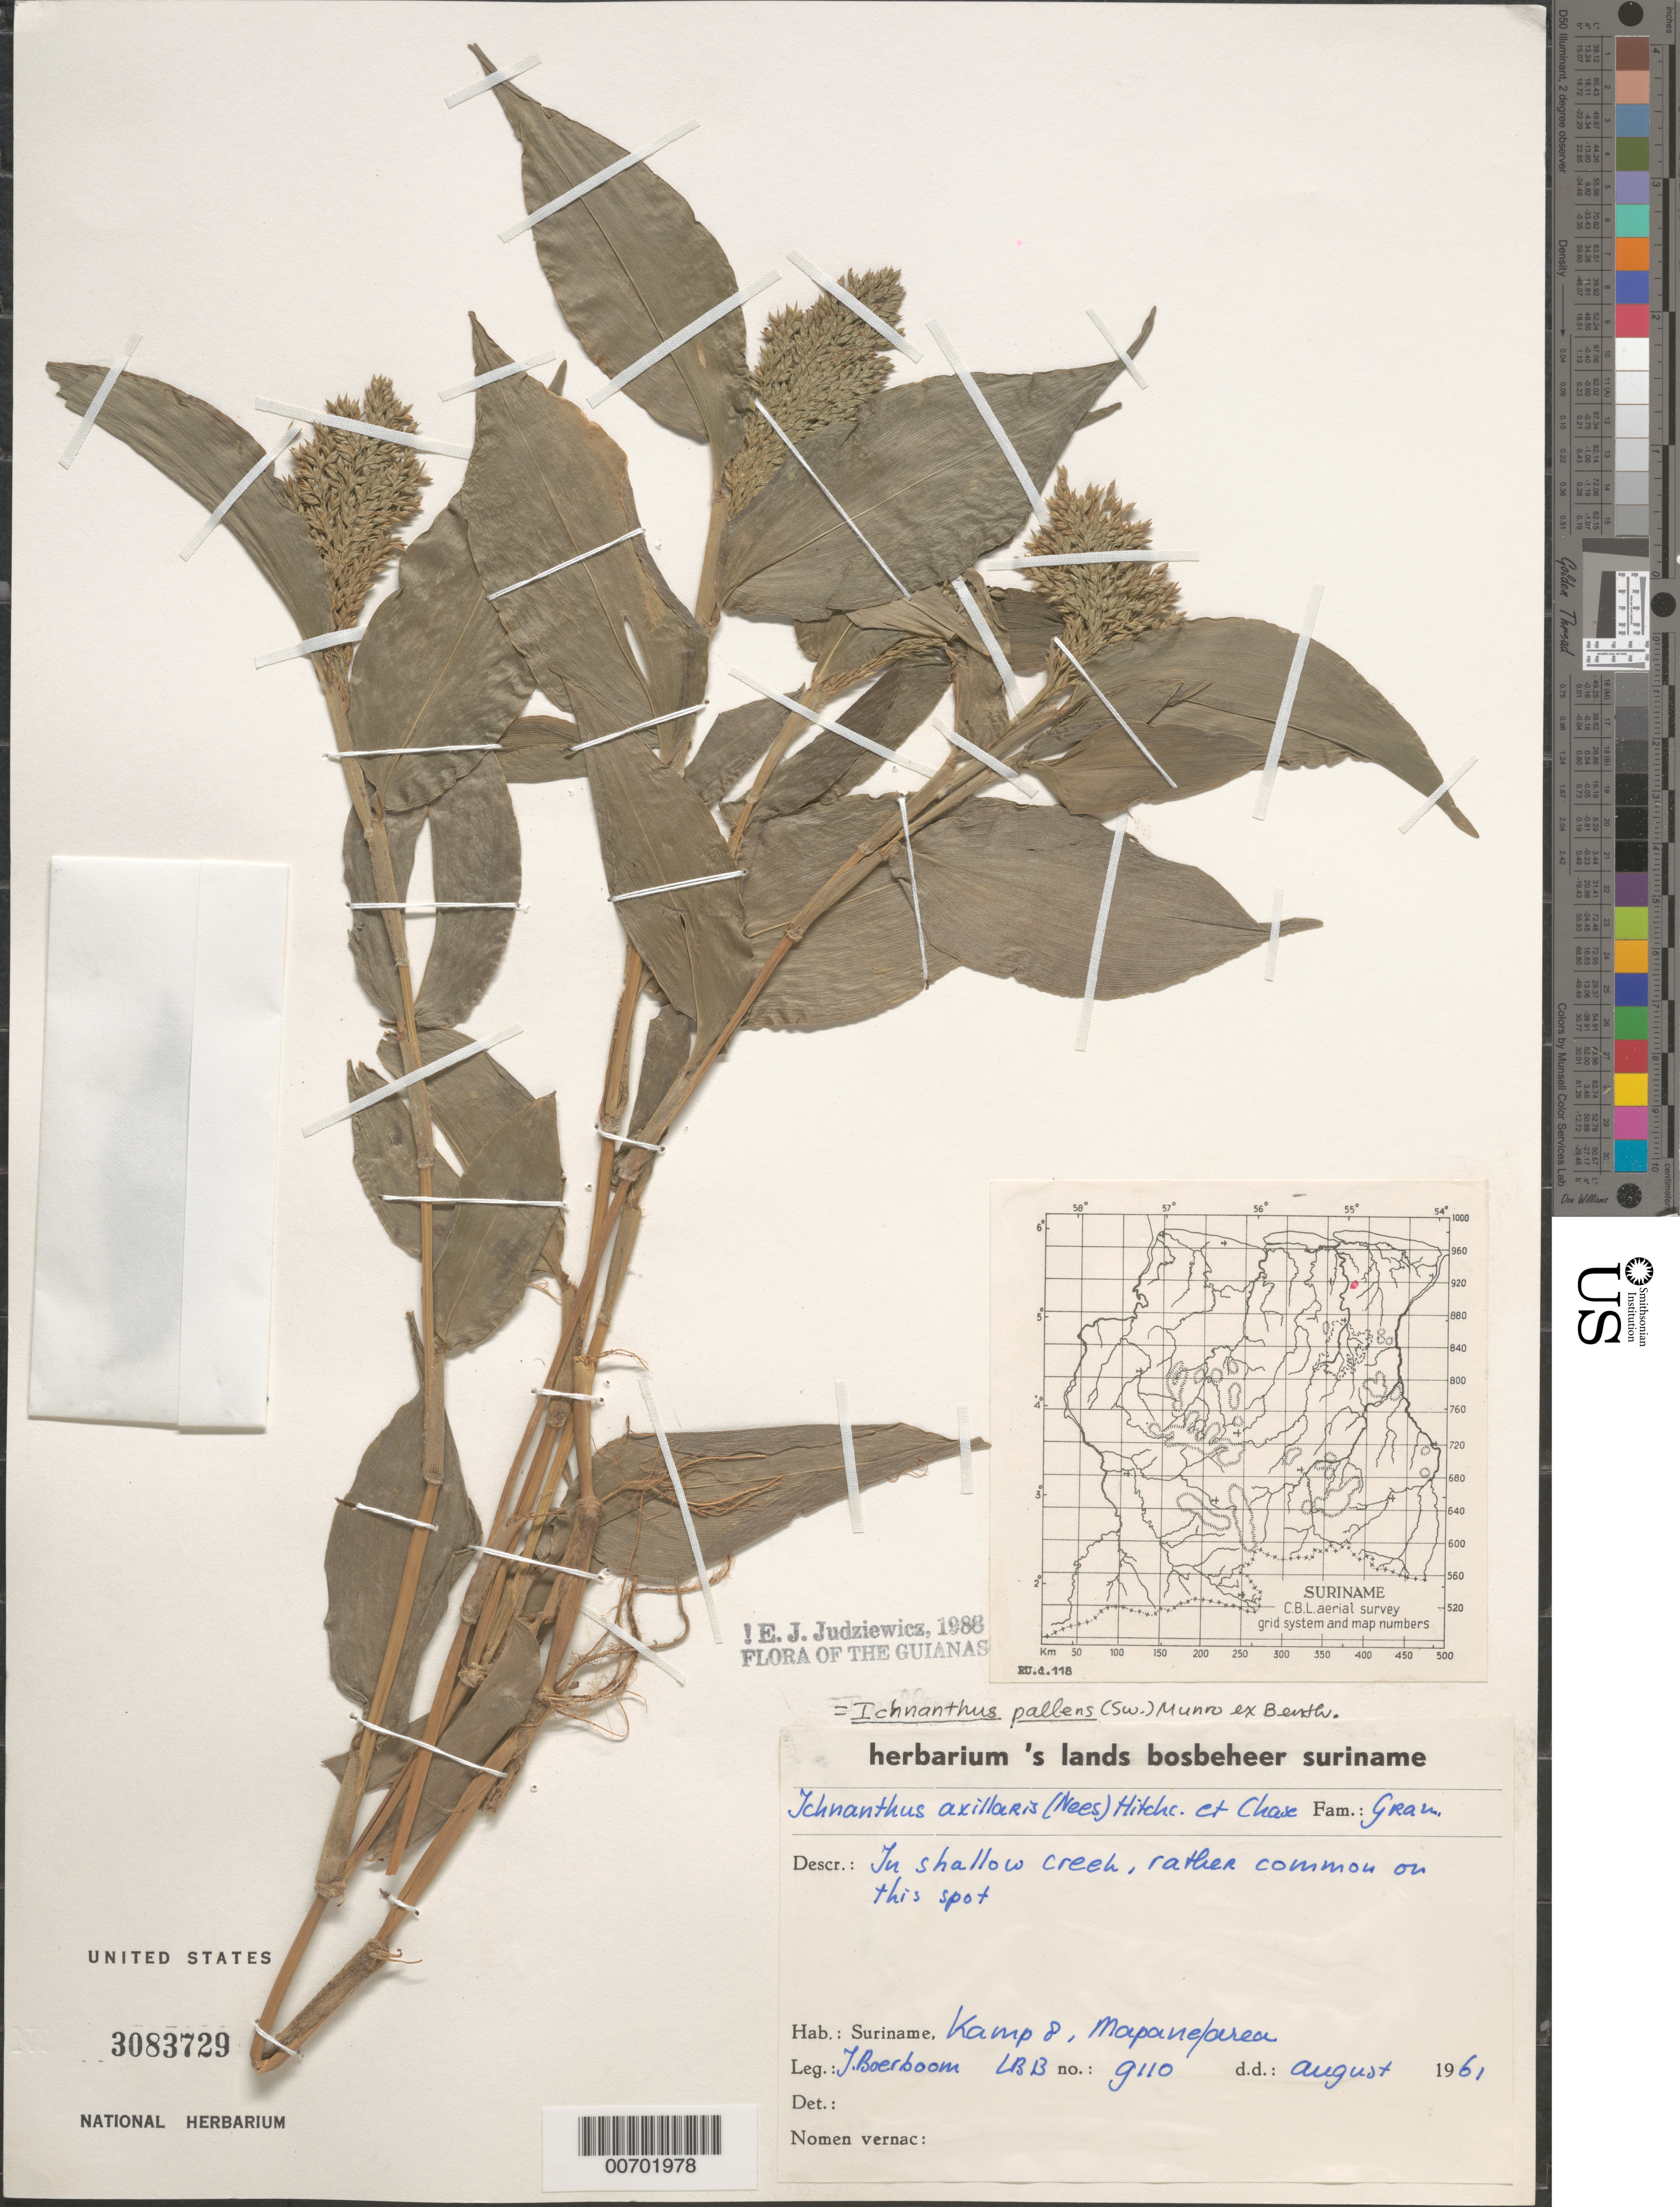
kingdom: Plantae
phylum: Tracheophyta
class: Liliopsida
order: Poales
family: Poaceae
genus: Ichnanthus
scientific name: Ichnanthus pallens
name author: (Sw.) Munro ex Benth.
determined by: Judziewicz, E. J.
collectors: J. Boerboom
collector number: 9110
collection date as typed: Aug-61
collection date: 1961-08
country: Suriname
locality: Mapane Kreek area, Kamp 8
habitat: Shallow creek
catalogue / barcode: US 3083729